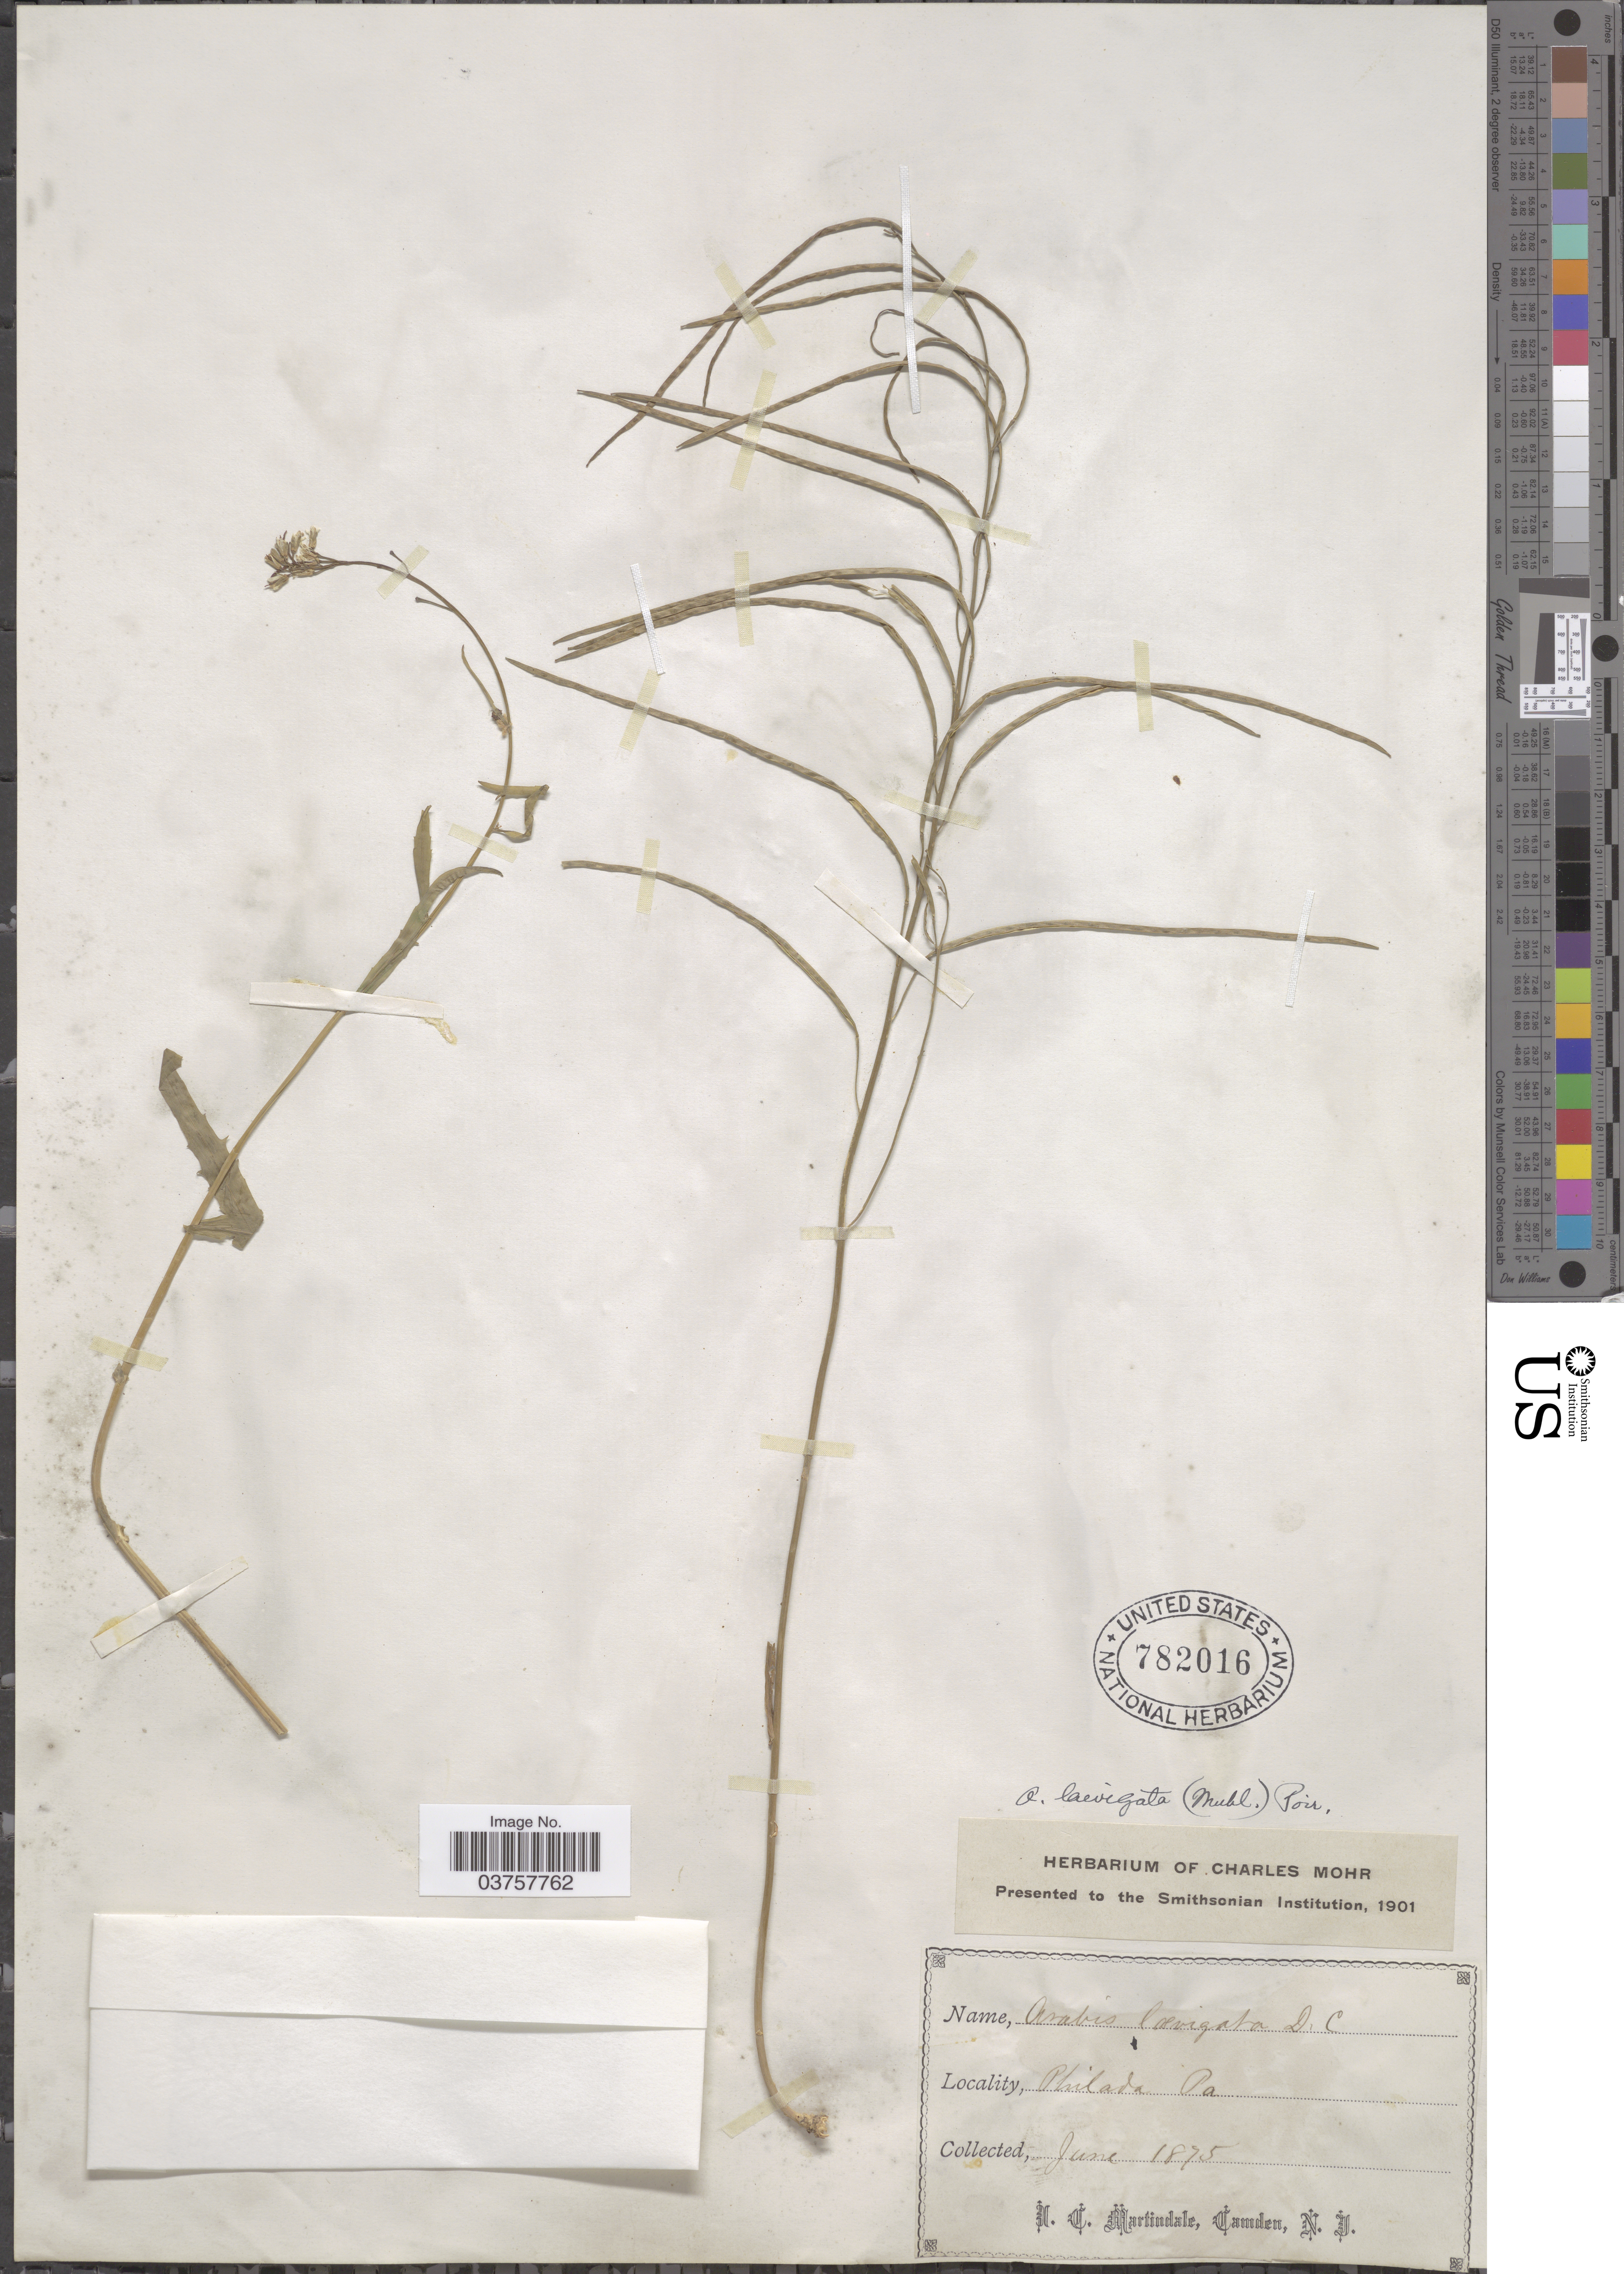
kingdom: Plantae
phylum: Tracheophyta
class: Magnoliopsida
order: Brassicales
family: Brassicaceae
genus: Arabis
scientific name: Arabis laevigata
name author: (Muhl. ex Willd.) Poir.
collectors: I. C. Martindale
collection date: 1875-06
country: United States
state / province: Pennsylvania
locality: Philada.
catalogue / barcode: US 782016